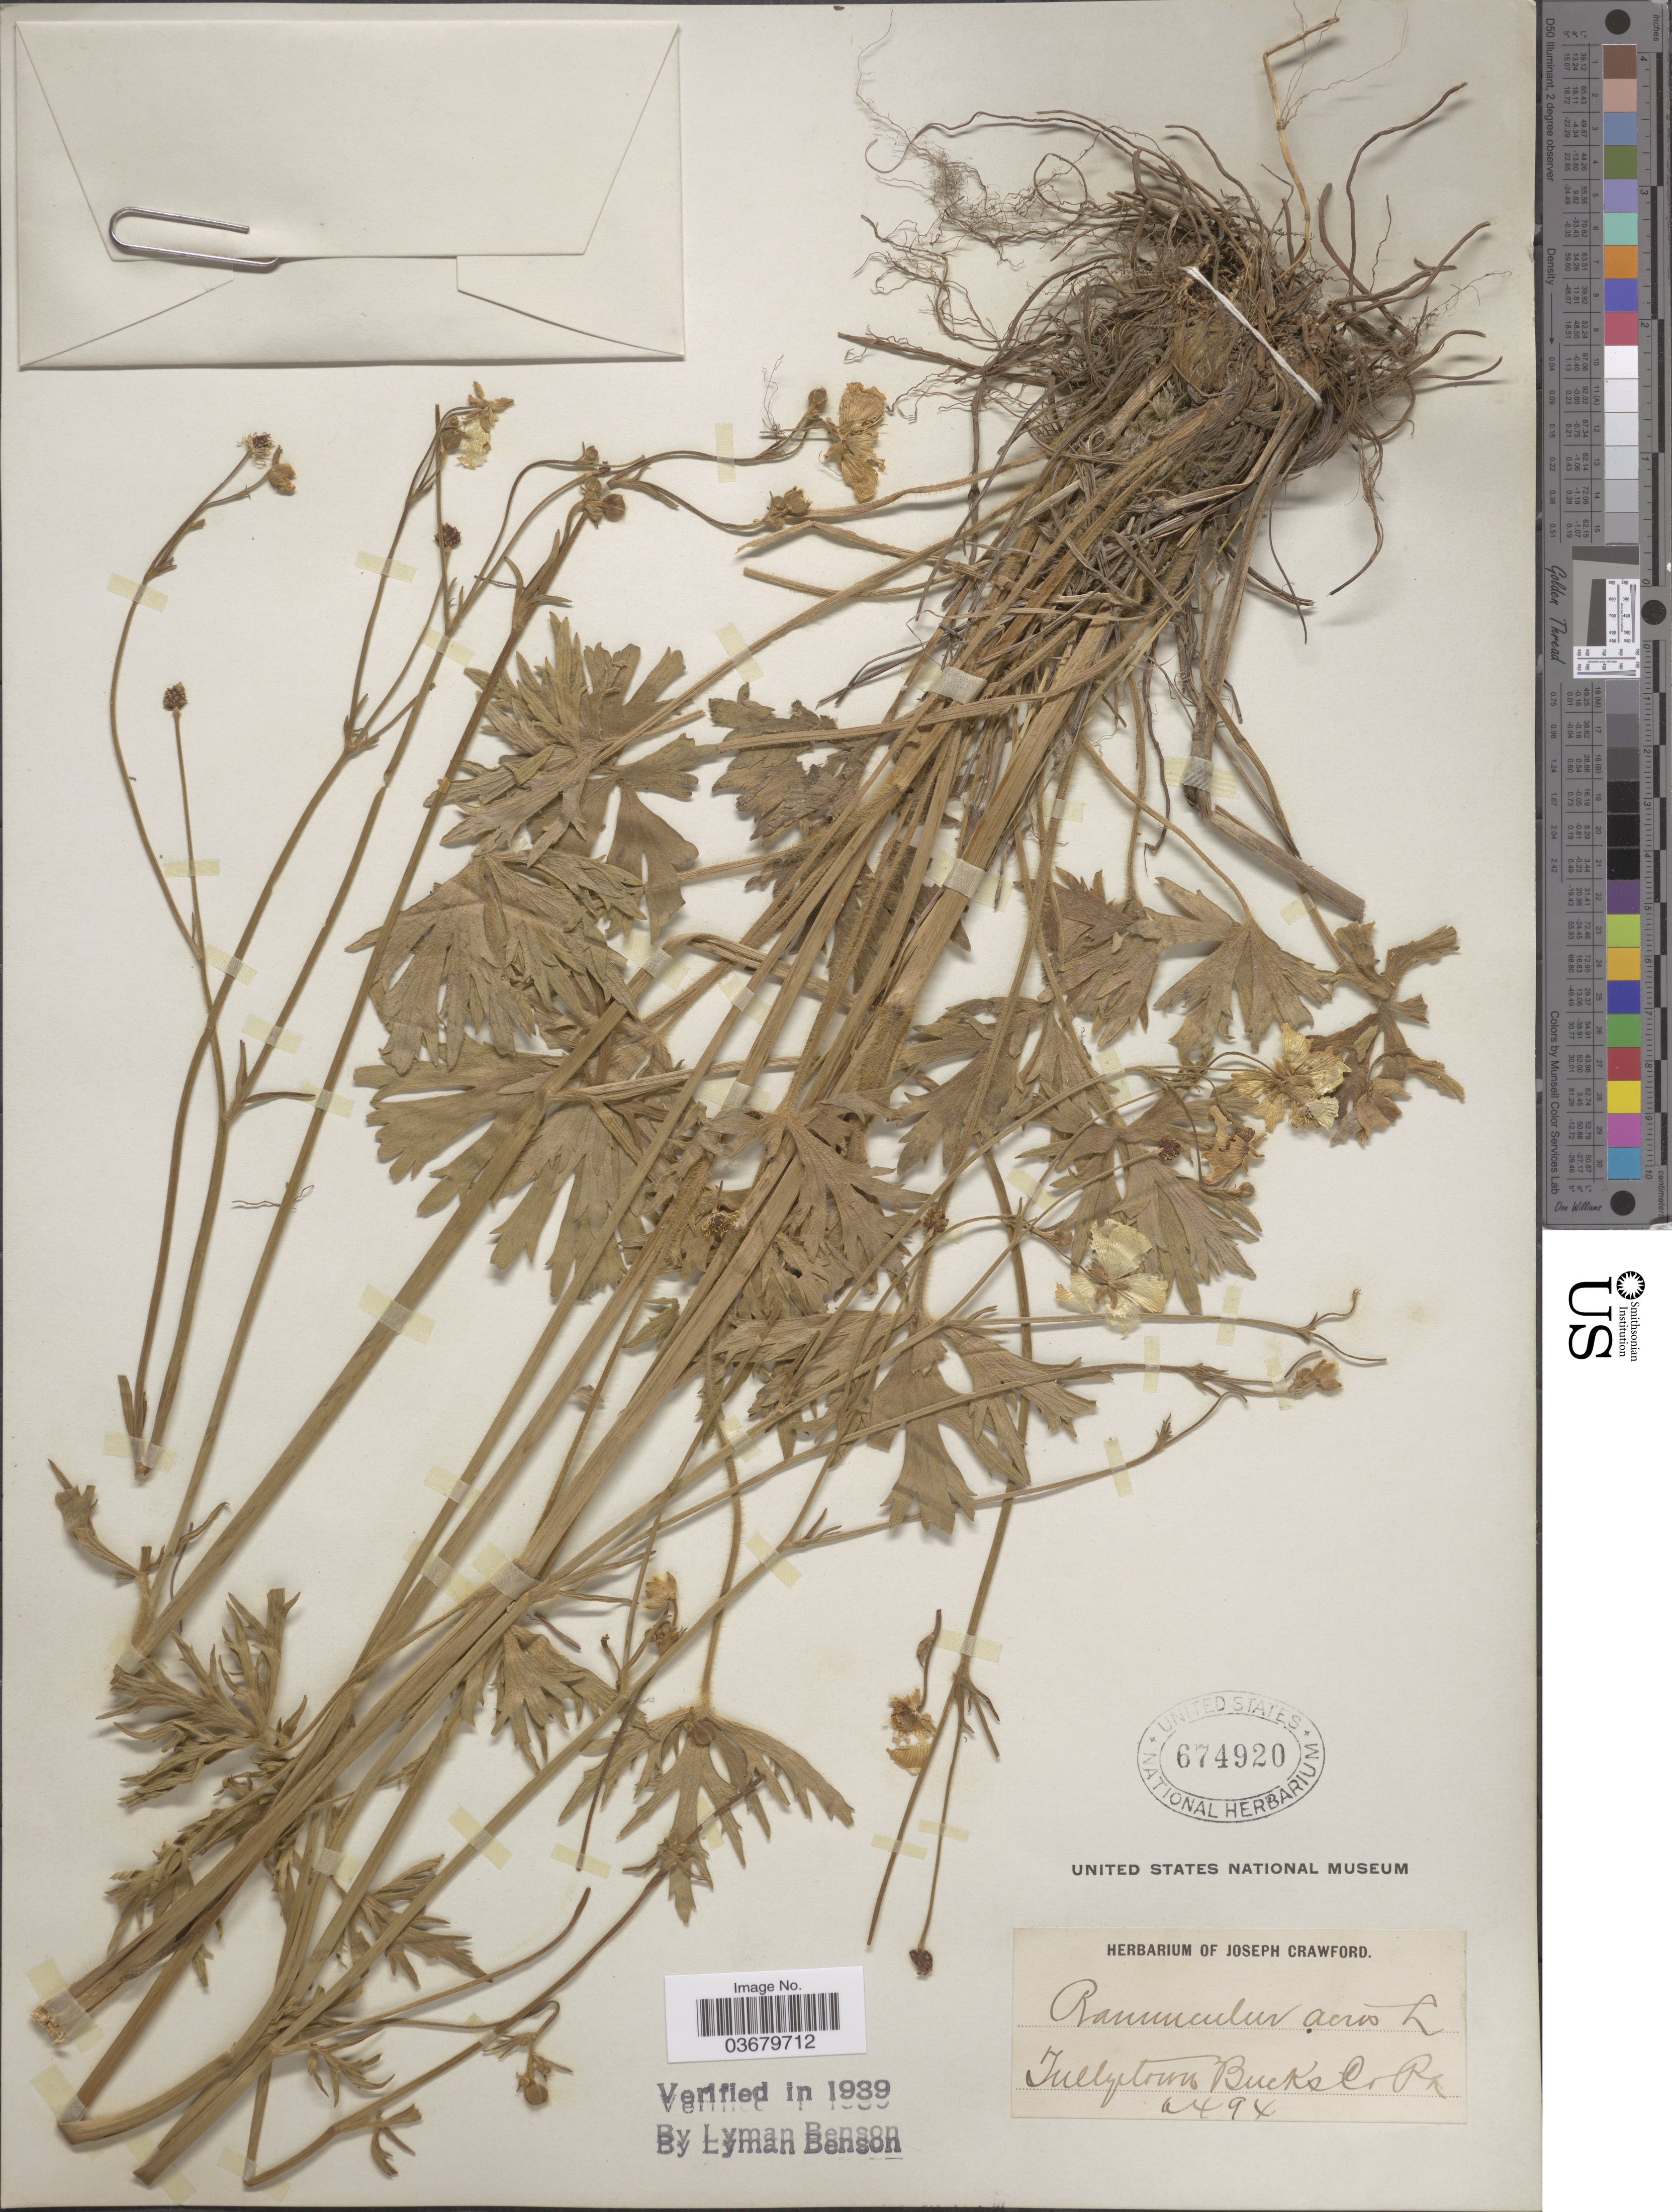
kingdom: Plantae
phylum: Tracheophyta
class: Magnoliopsida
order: Ranunculales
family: Ranunculaceae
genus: Ranunculus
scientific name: Ranunculus acris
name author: L.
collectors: ex herb. Joseph Crawford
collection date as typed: Transcribed d/m/y: /10/94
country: United States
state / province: Pennsylvania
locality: Tullytown Bucks Cr.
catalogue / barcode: US 674920